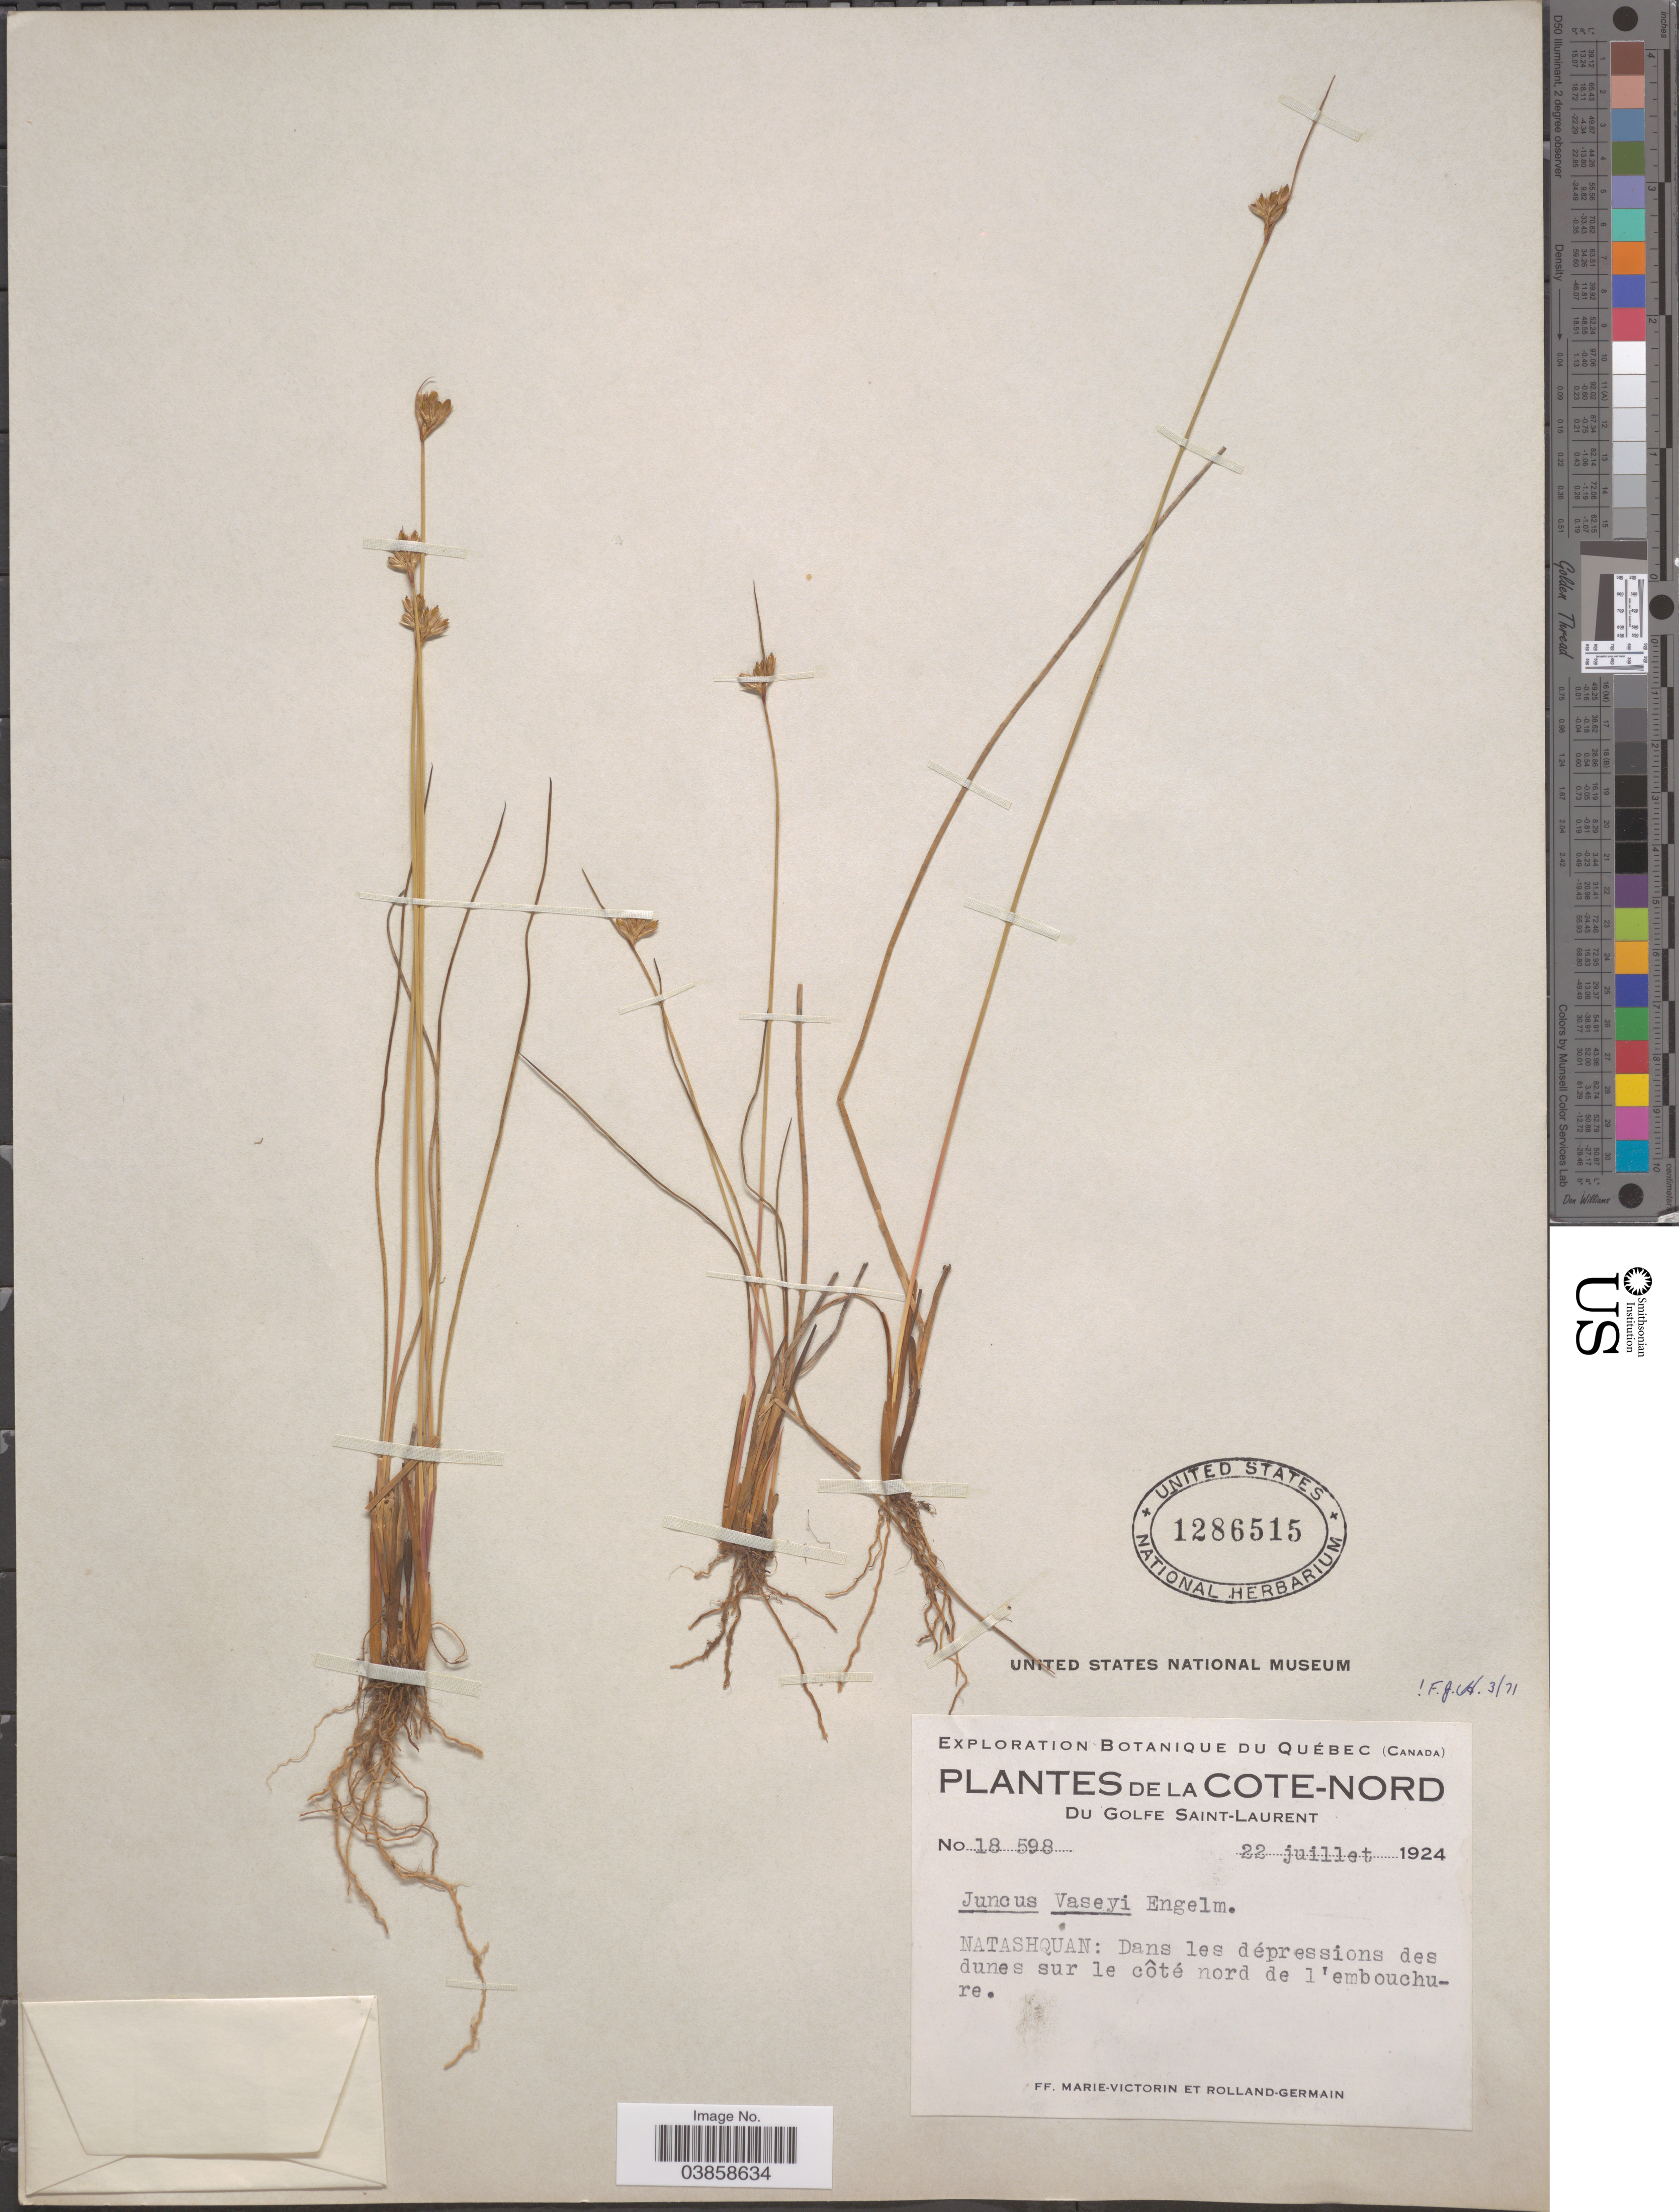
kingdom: Plantae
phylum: Tracheophyta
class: Liliopsida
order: Poales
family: Juncaceae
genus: Juncus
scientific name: Juncus vaseyi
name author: Engelm.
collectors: F. Marie-Victorin & Rolland-Germain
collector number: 18598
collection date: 1924-07-22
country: Canada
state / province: Quebec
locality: Cote-Nord. Du Golfe Saint-Laurent. Natashquan: Dans les dépressions des dunes sur le côte nord de l'embouchure.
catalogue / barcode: US 1286515